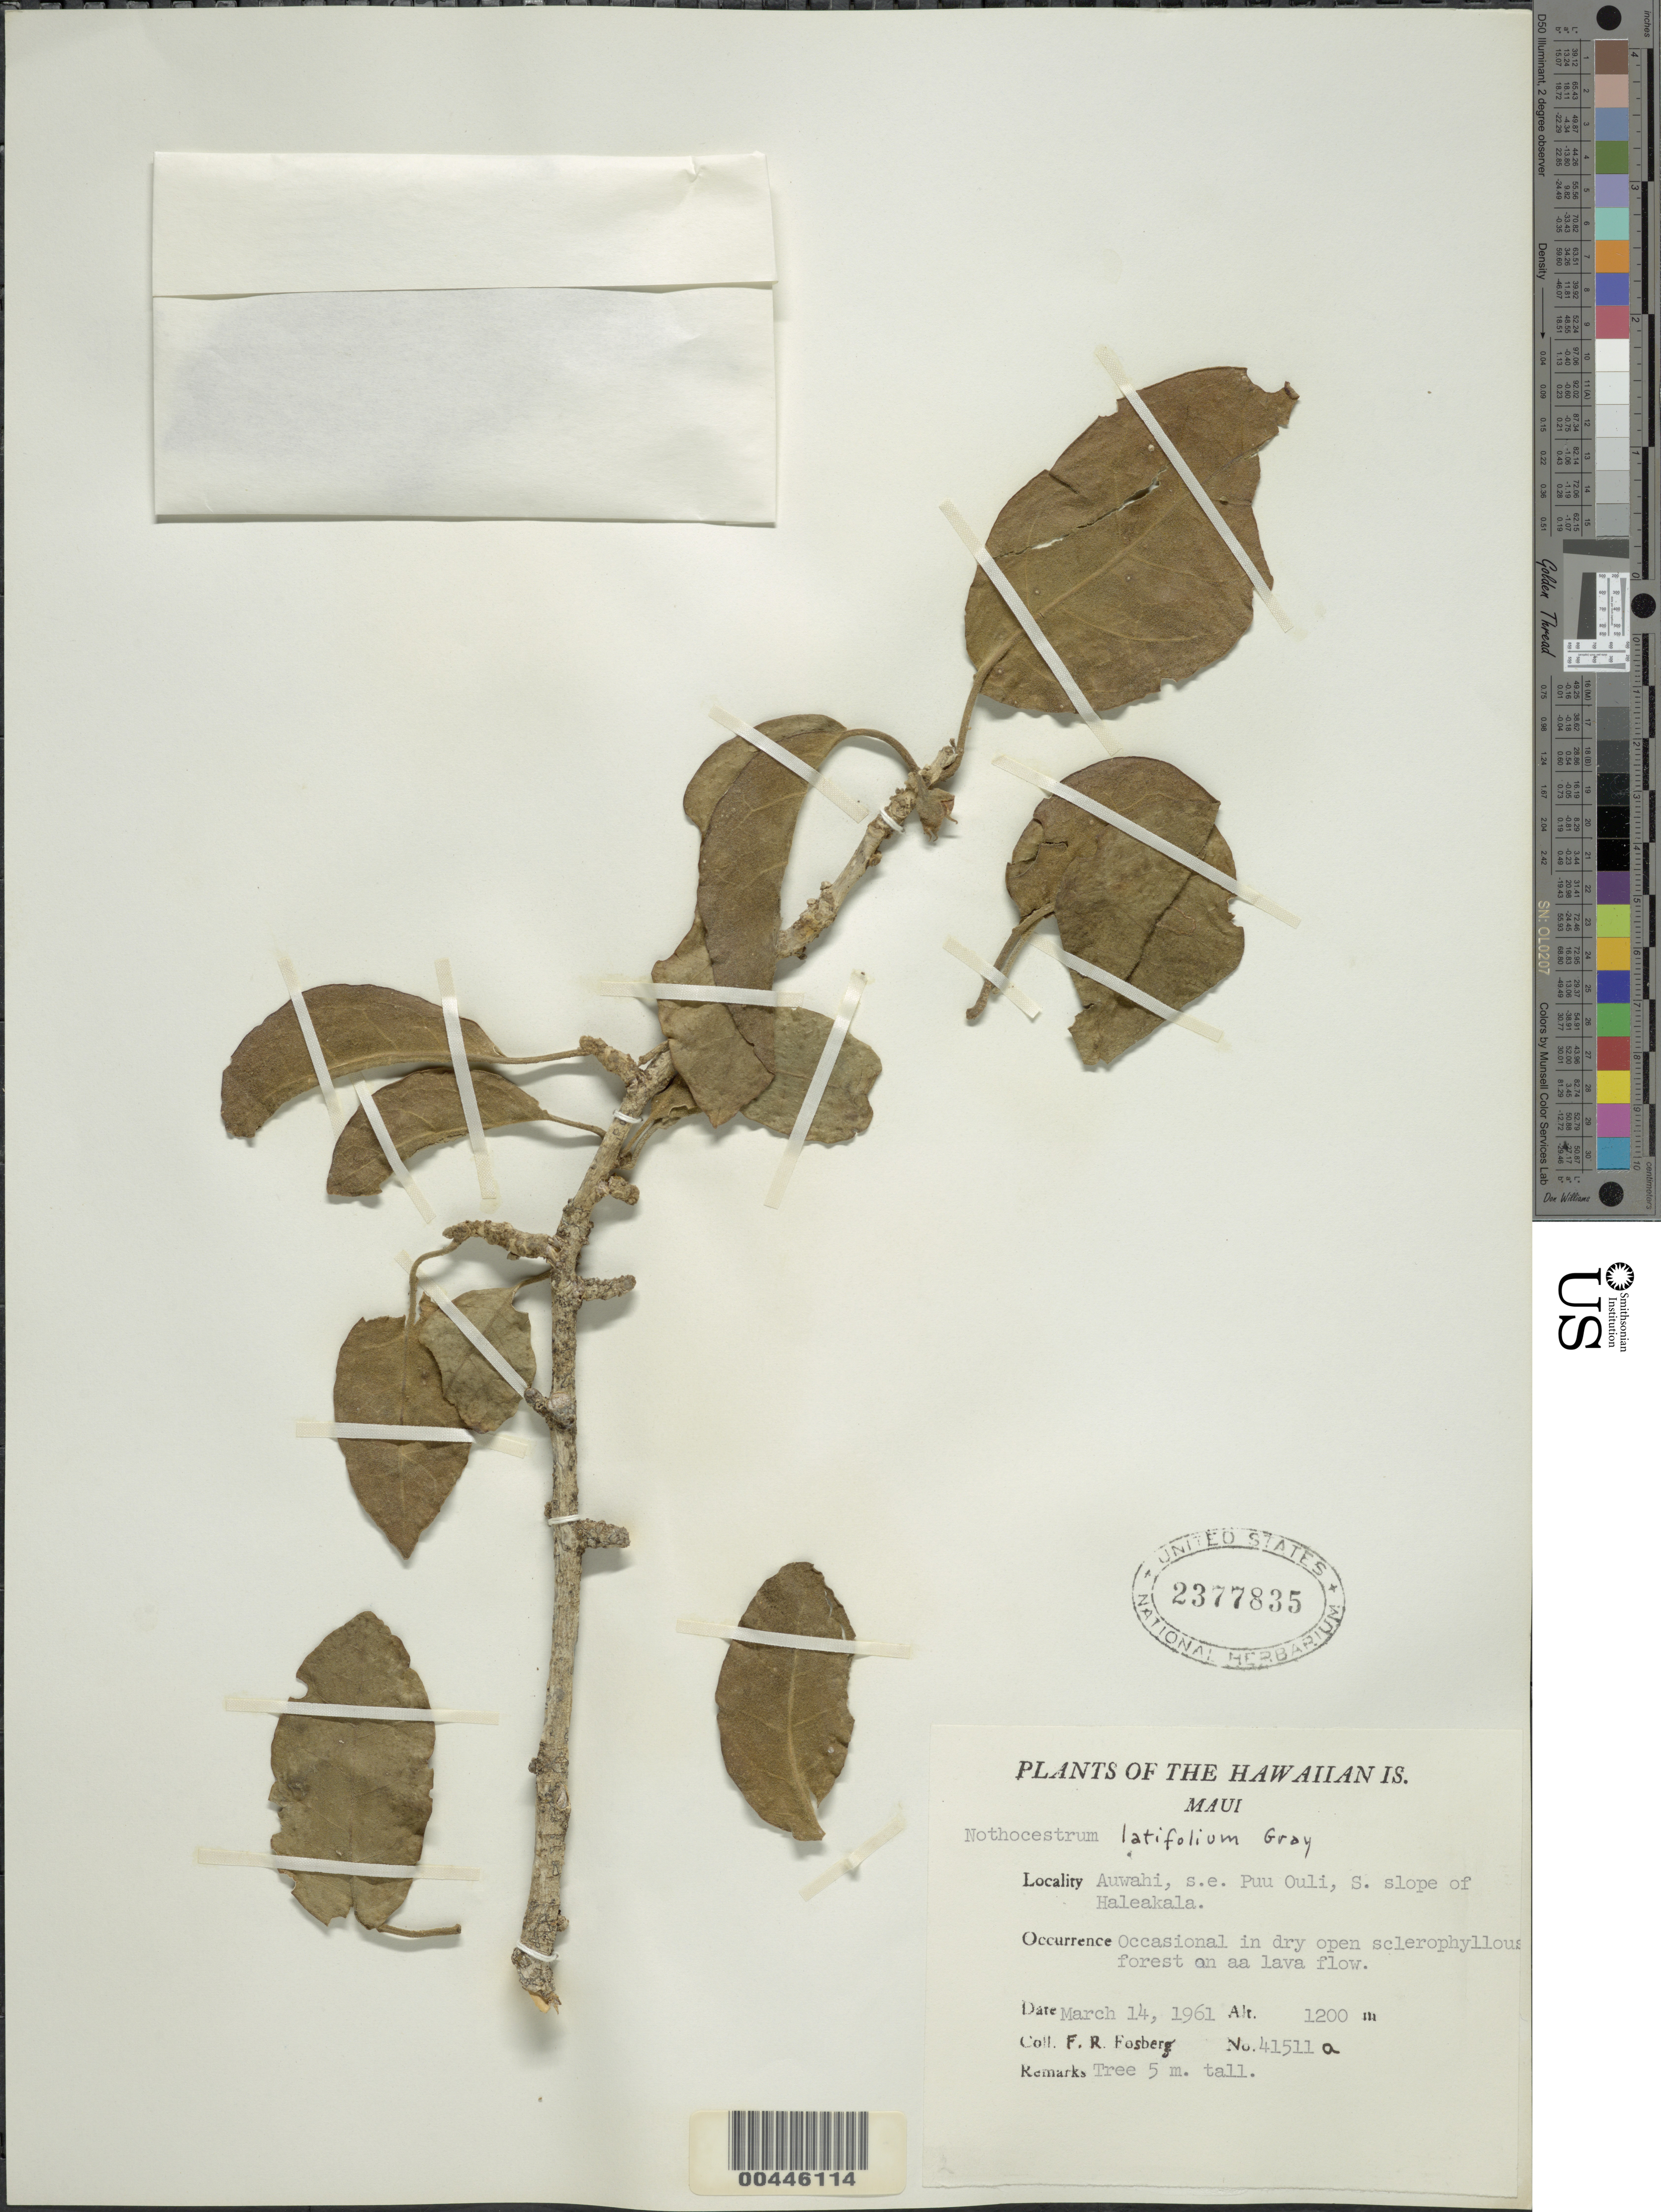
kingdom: Plantae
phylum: Tracheophyta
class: Magnoliopsida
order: Solanales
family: Solanaceae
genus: Nothocestrum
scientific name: Nothocestrum latifolium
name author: A. Gray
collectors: F. R. Fosberg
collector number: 41511a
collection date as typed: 14 Mar 1961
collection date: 1961-03-14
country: United States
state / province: Hawaii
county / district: Maui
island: Maui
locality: Auwahi, SE Puu Ouli, S slope of Haleakala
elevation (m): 1200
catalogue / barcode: US 2377835